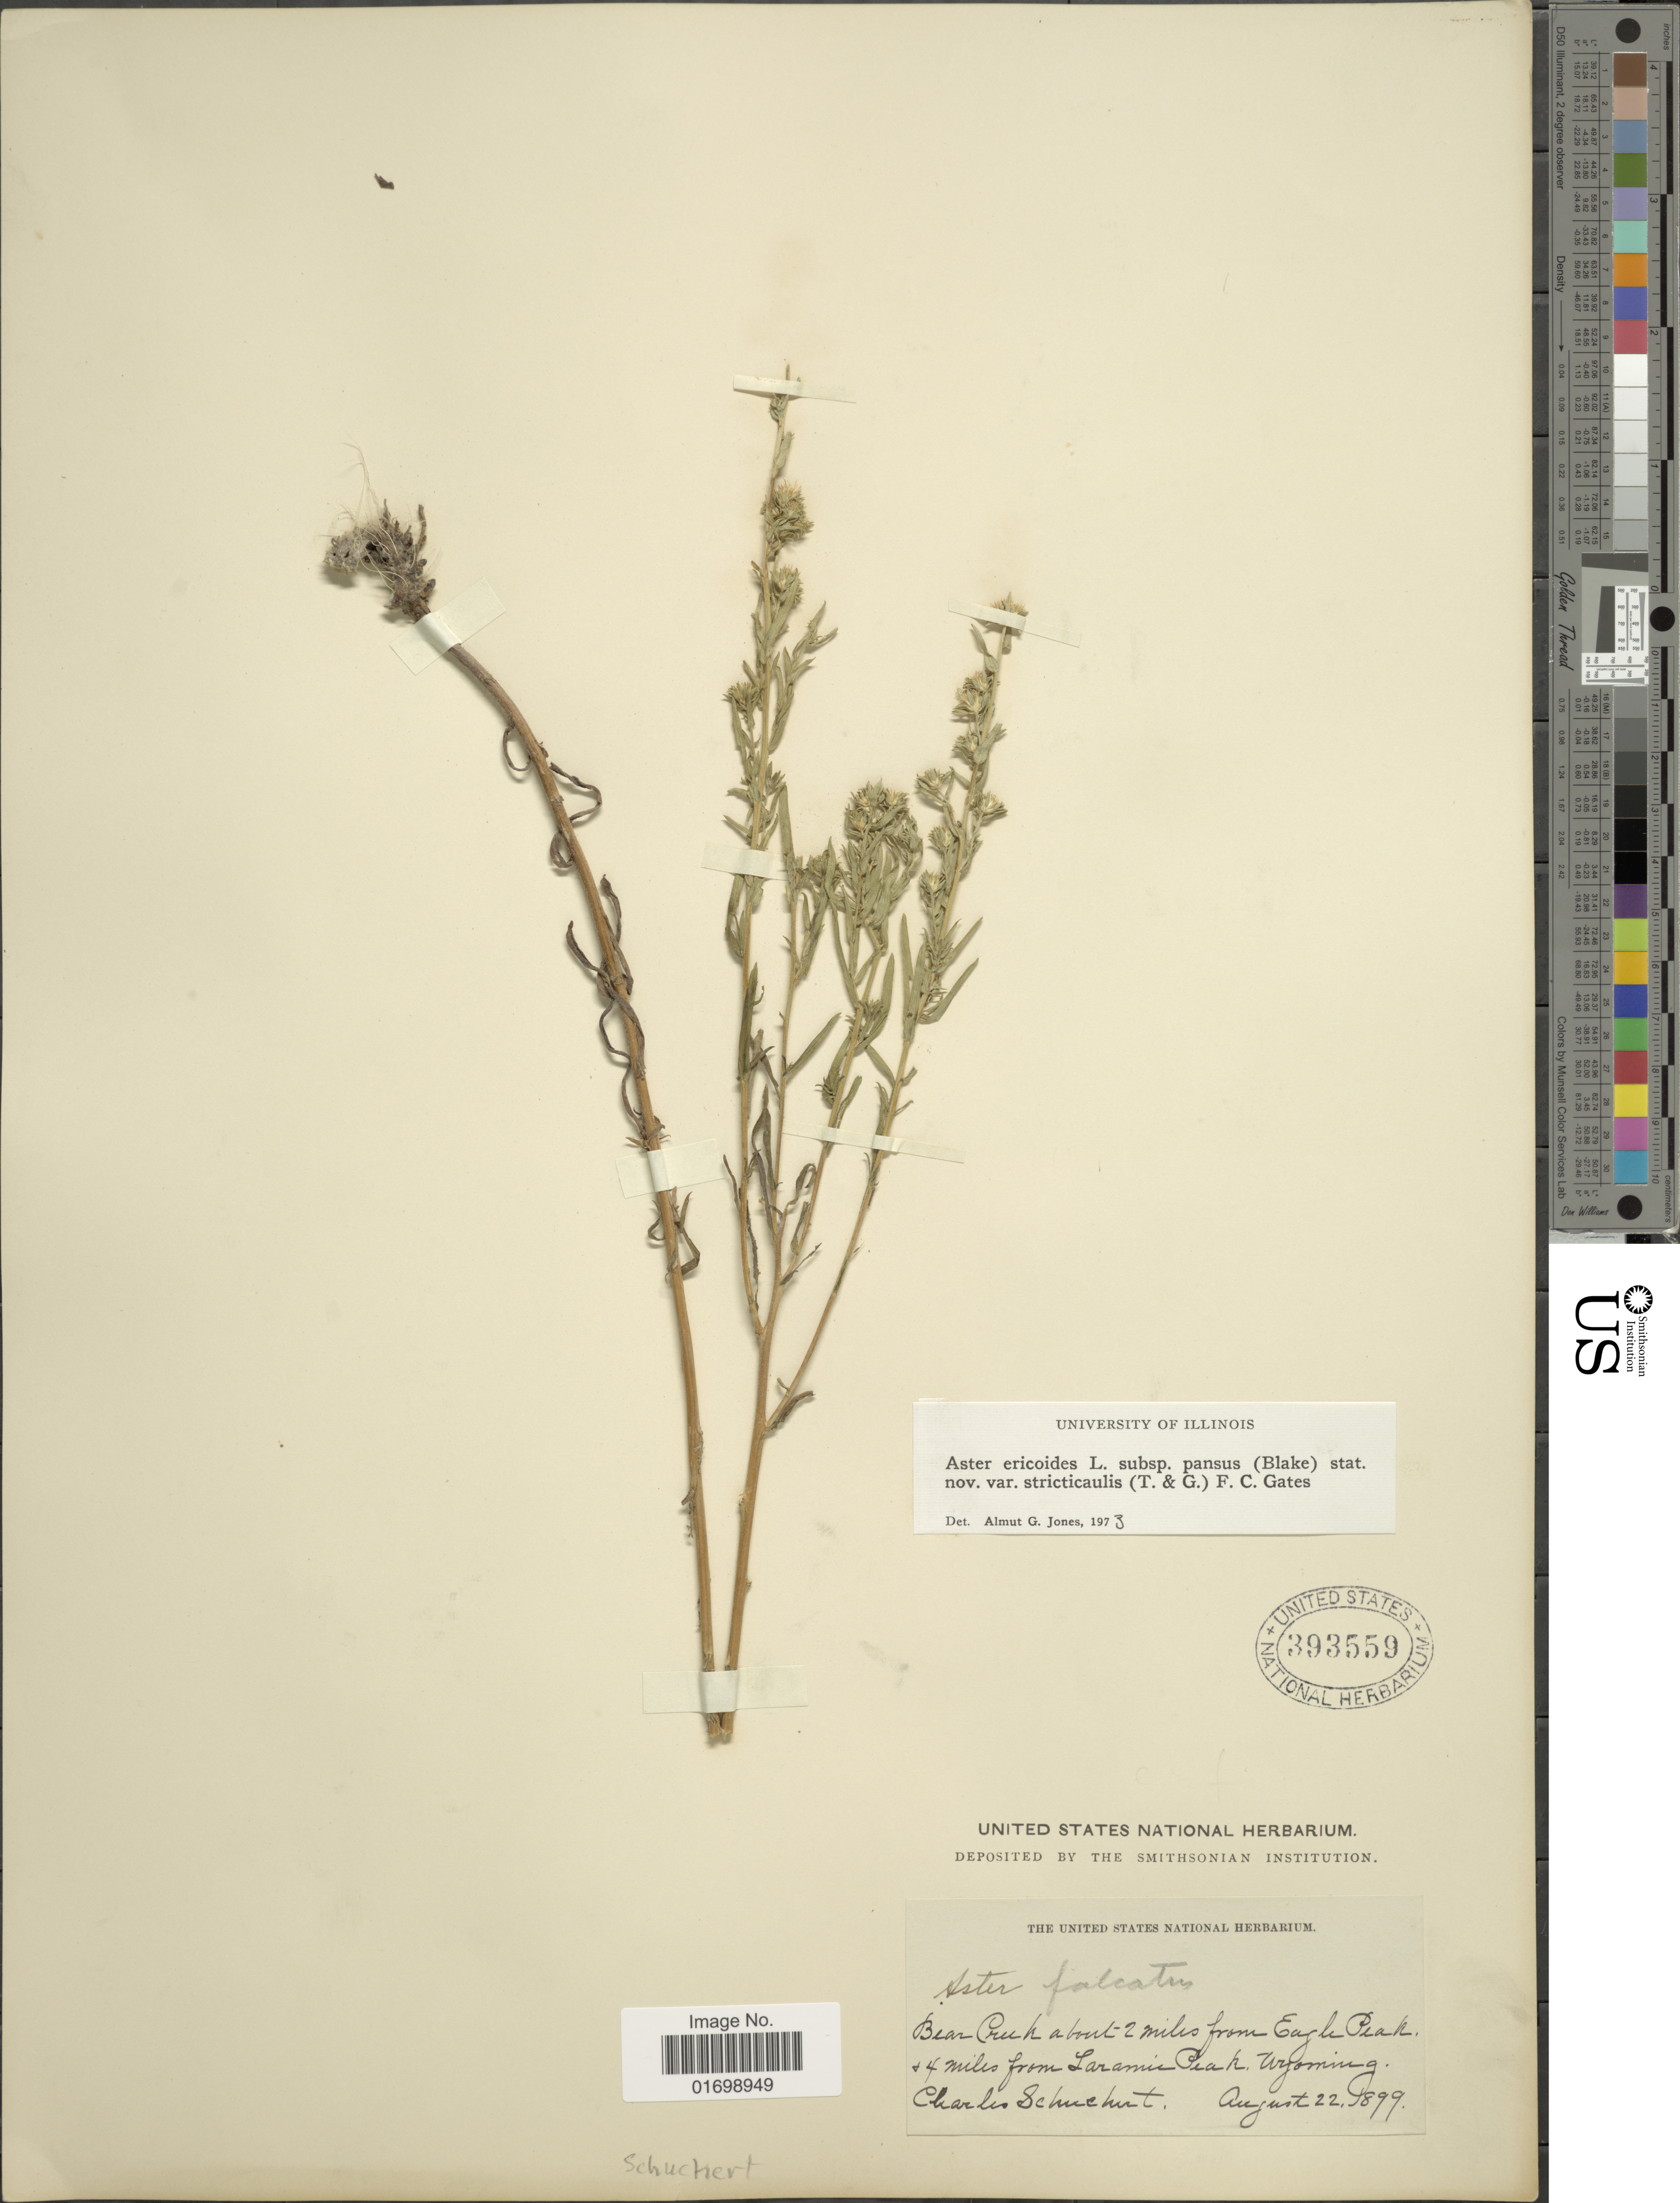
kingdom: Plantae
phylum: Tracheophyta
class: Magnoliopsida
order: Asterales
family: Asteraceae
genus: Symphyotrichum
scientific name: Symphyotrichum ericoides var. pansum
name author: (S.F. Blake) G.L. Nesom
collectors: C. Schuchert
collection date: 1899-08-22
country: United States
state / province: Wyoming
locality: Bear Creek about 2 miles from Eagle Peak, 4 miles from Laramie Peak.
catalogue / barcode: US 393559